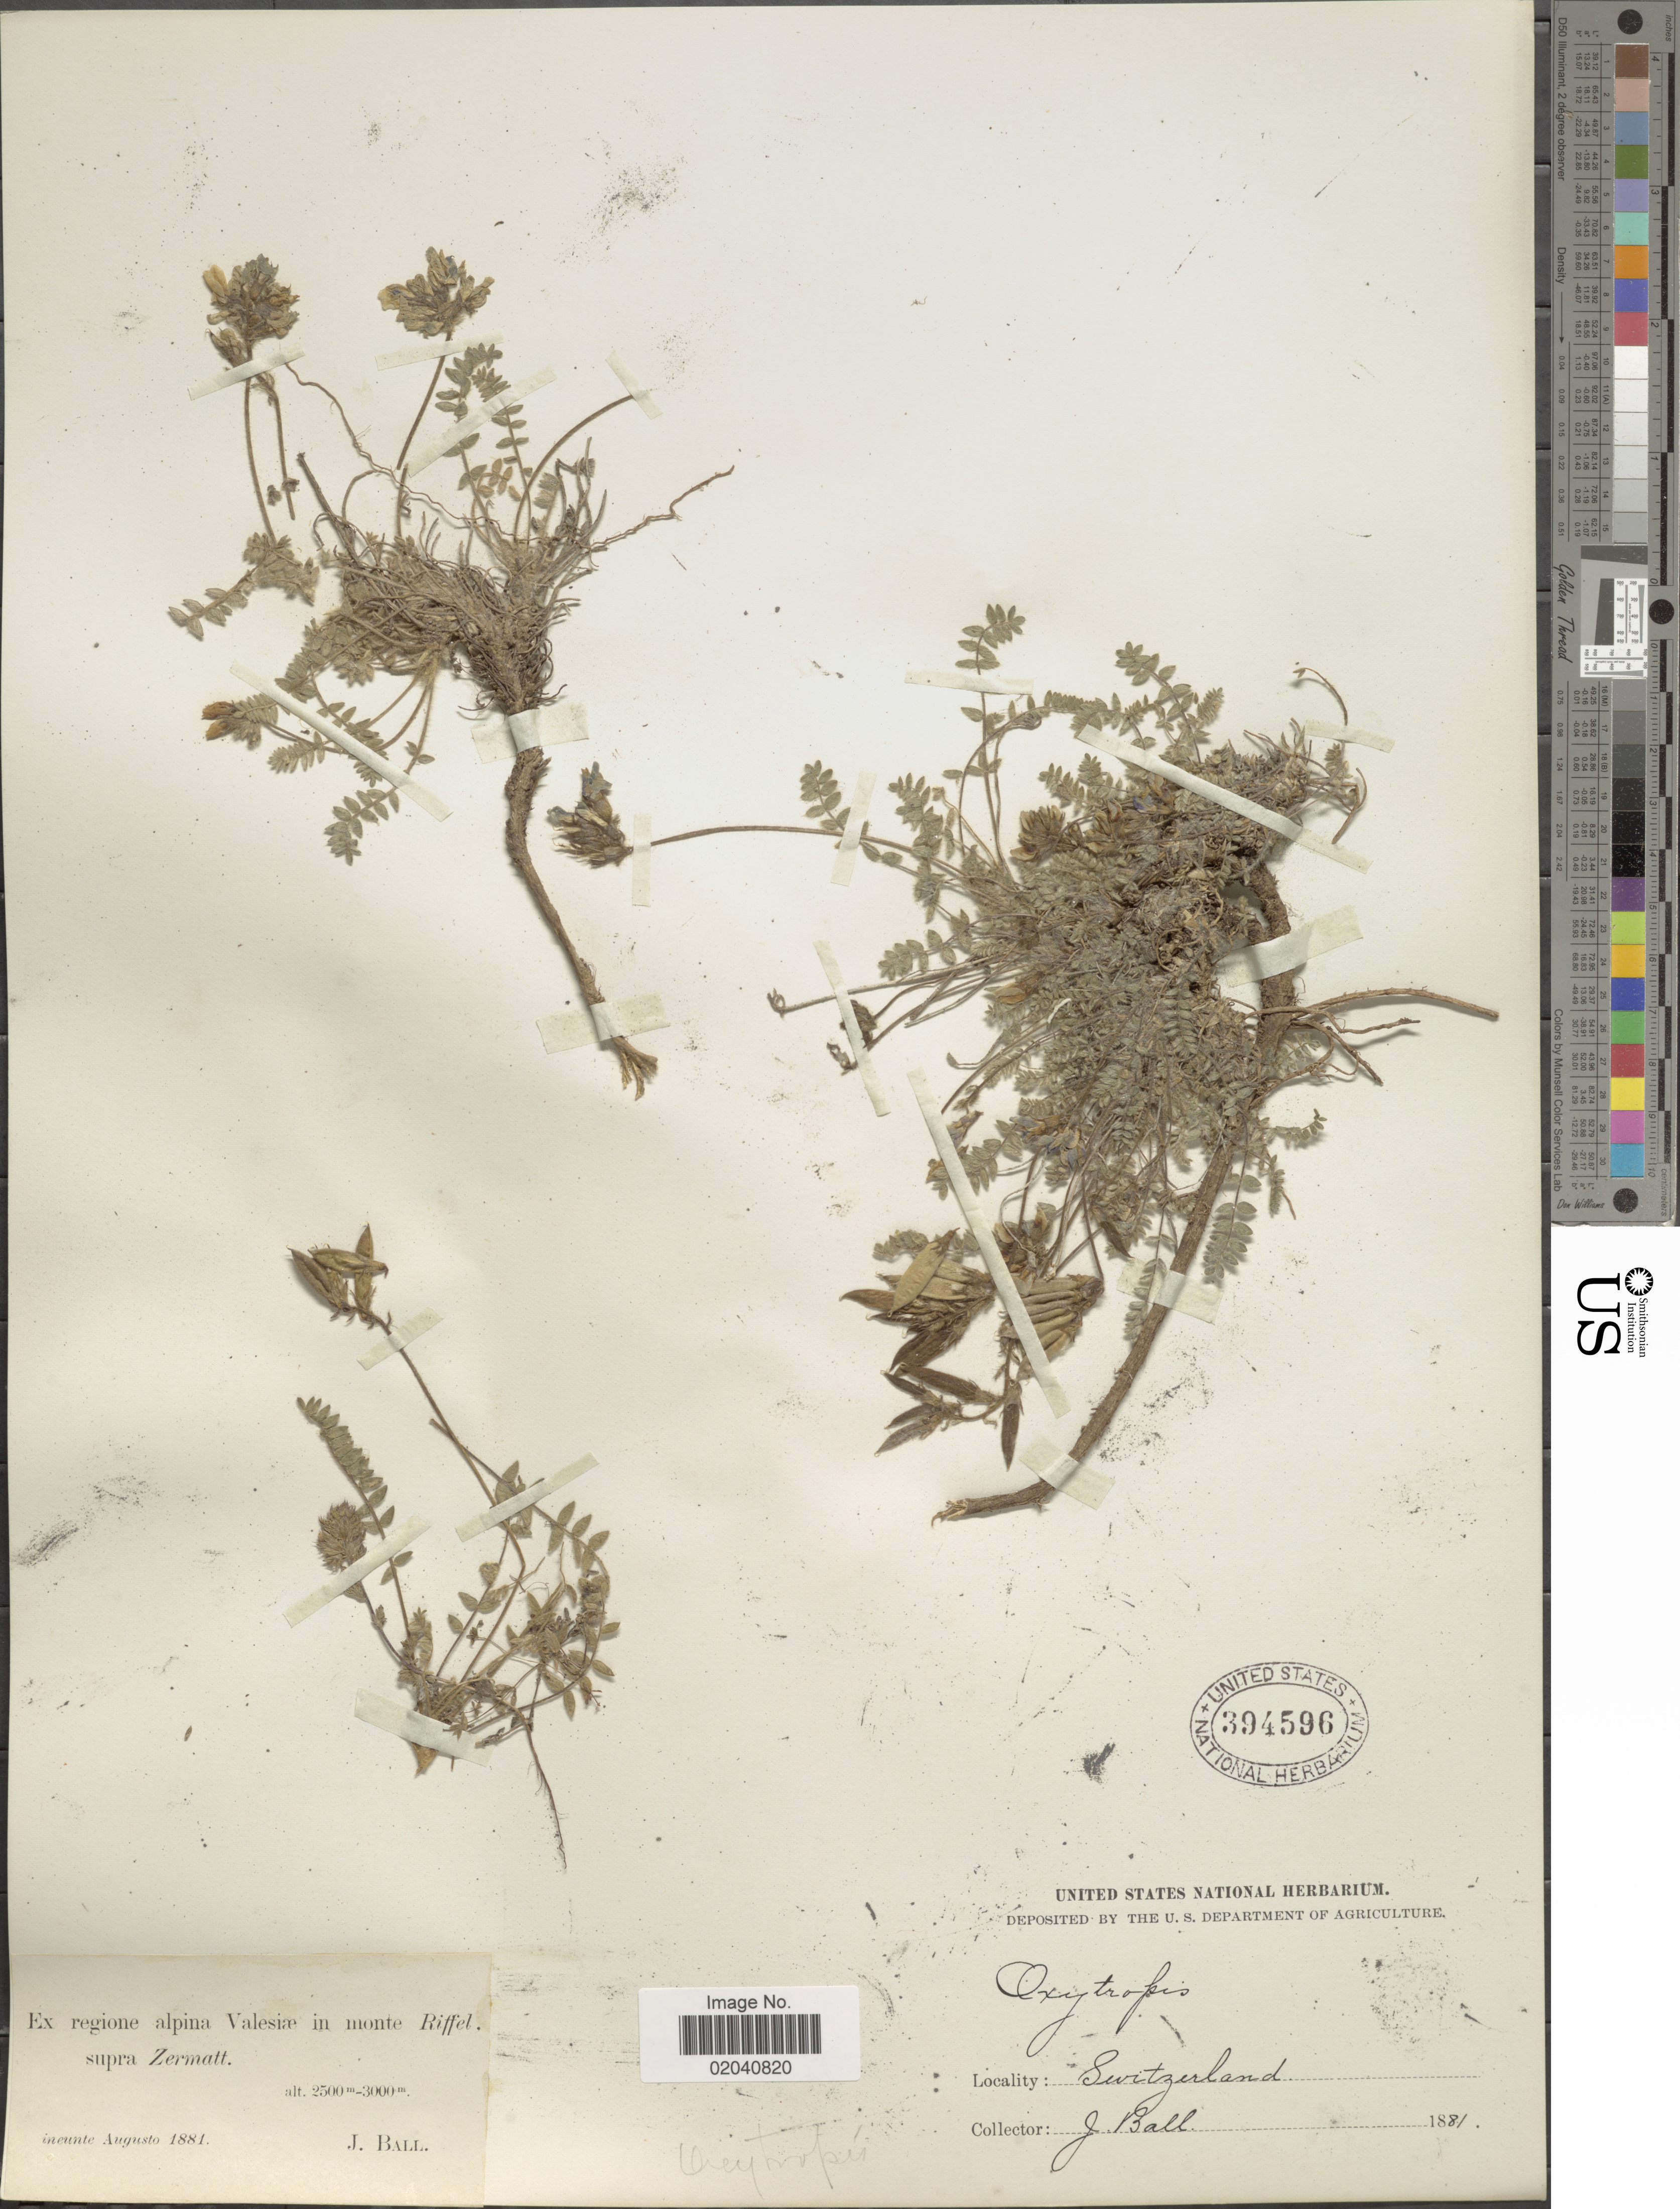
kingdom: Plantae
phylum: Tracheophyta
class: Magnoliopsida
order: Fabales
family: Fabaceae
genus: Oxytropis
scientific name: Oxytropis sp.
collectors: J. Ball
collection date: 1881-08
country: Switzerland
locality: Regione alpina Valesiæ in monte Riffel supra Zermatt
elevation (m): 2500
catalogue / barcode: US 394596